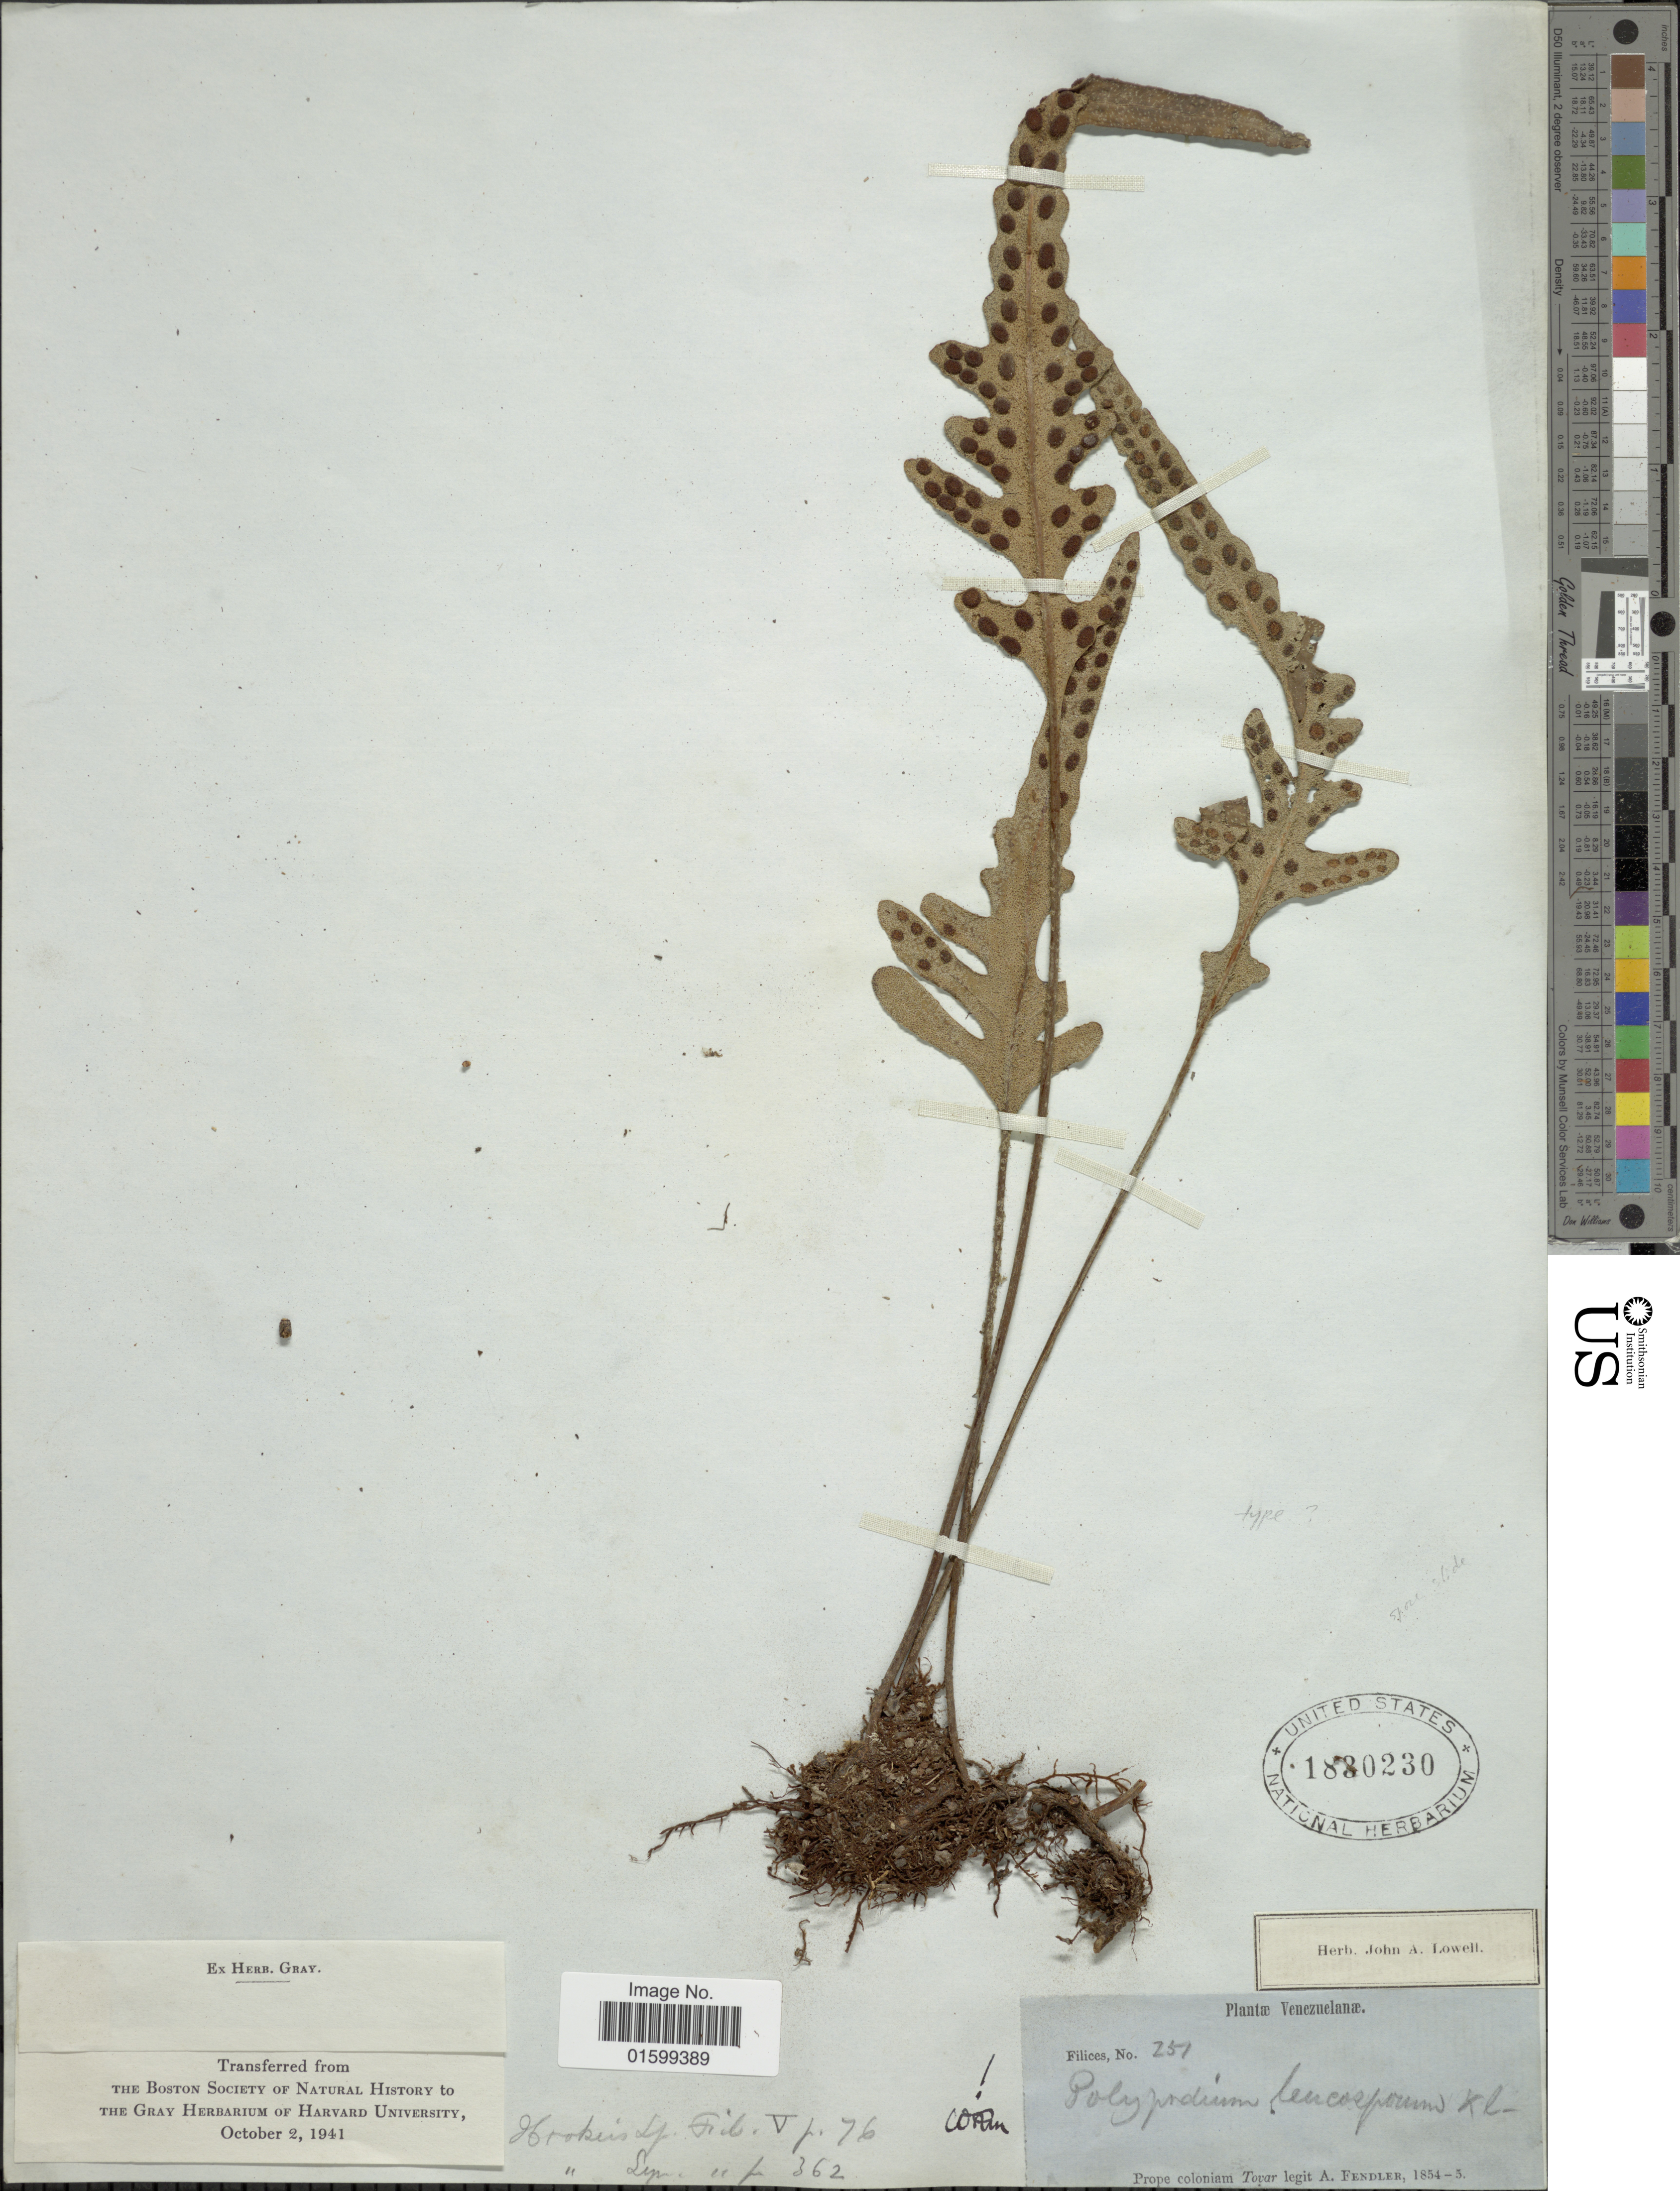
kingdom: Plantae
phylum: Tracheophyta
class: Polypodiopsida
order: Polypodiales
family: Polypodiaceae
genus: Pleopeltis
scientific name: Pleopeltis x leucospora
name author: (Klotzsch) L.B. Moore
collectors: A. Fendler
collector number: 251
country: Venezuela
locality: Prope coloniam Tovar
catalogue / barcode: US 1880230